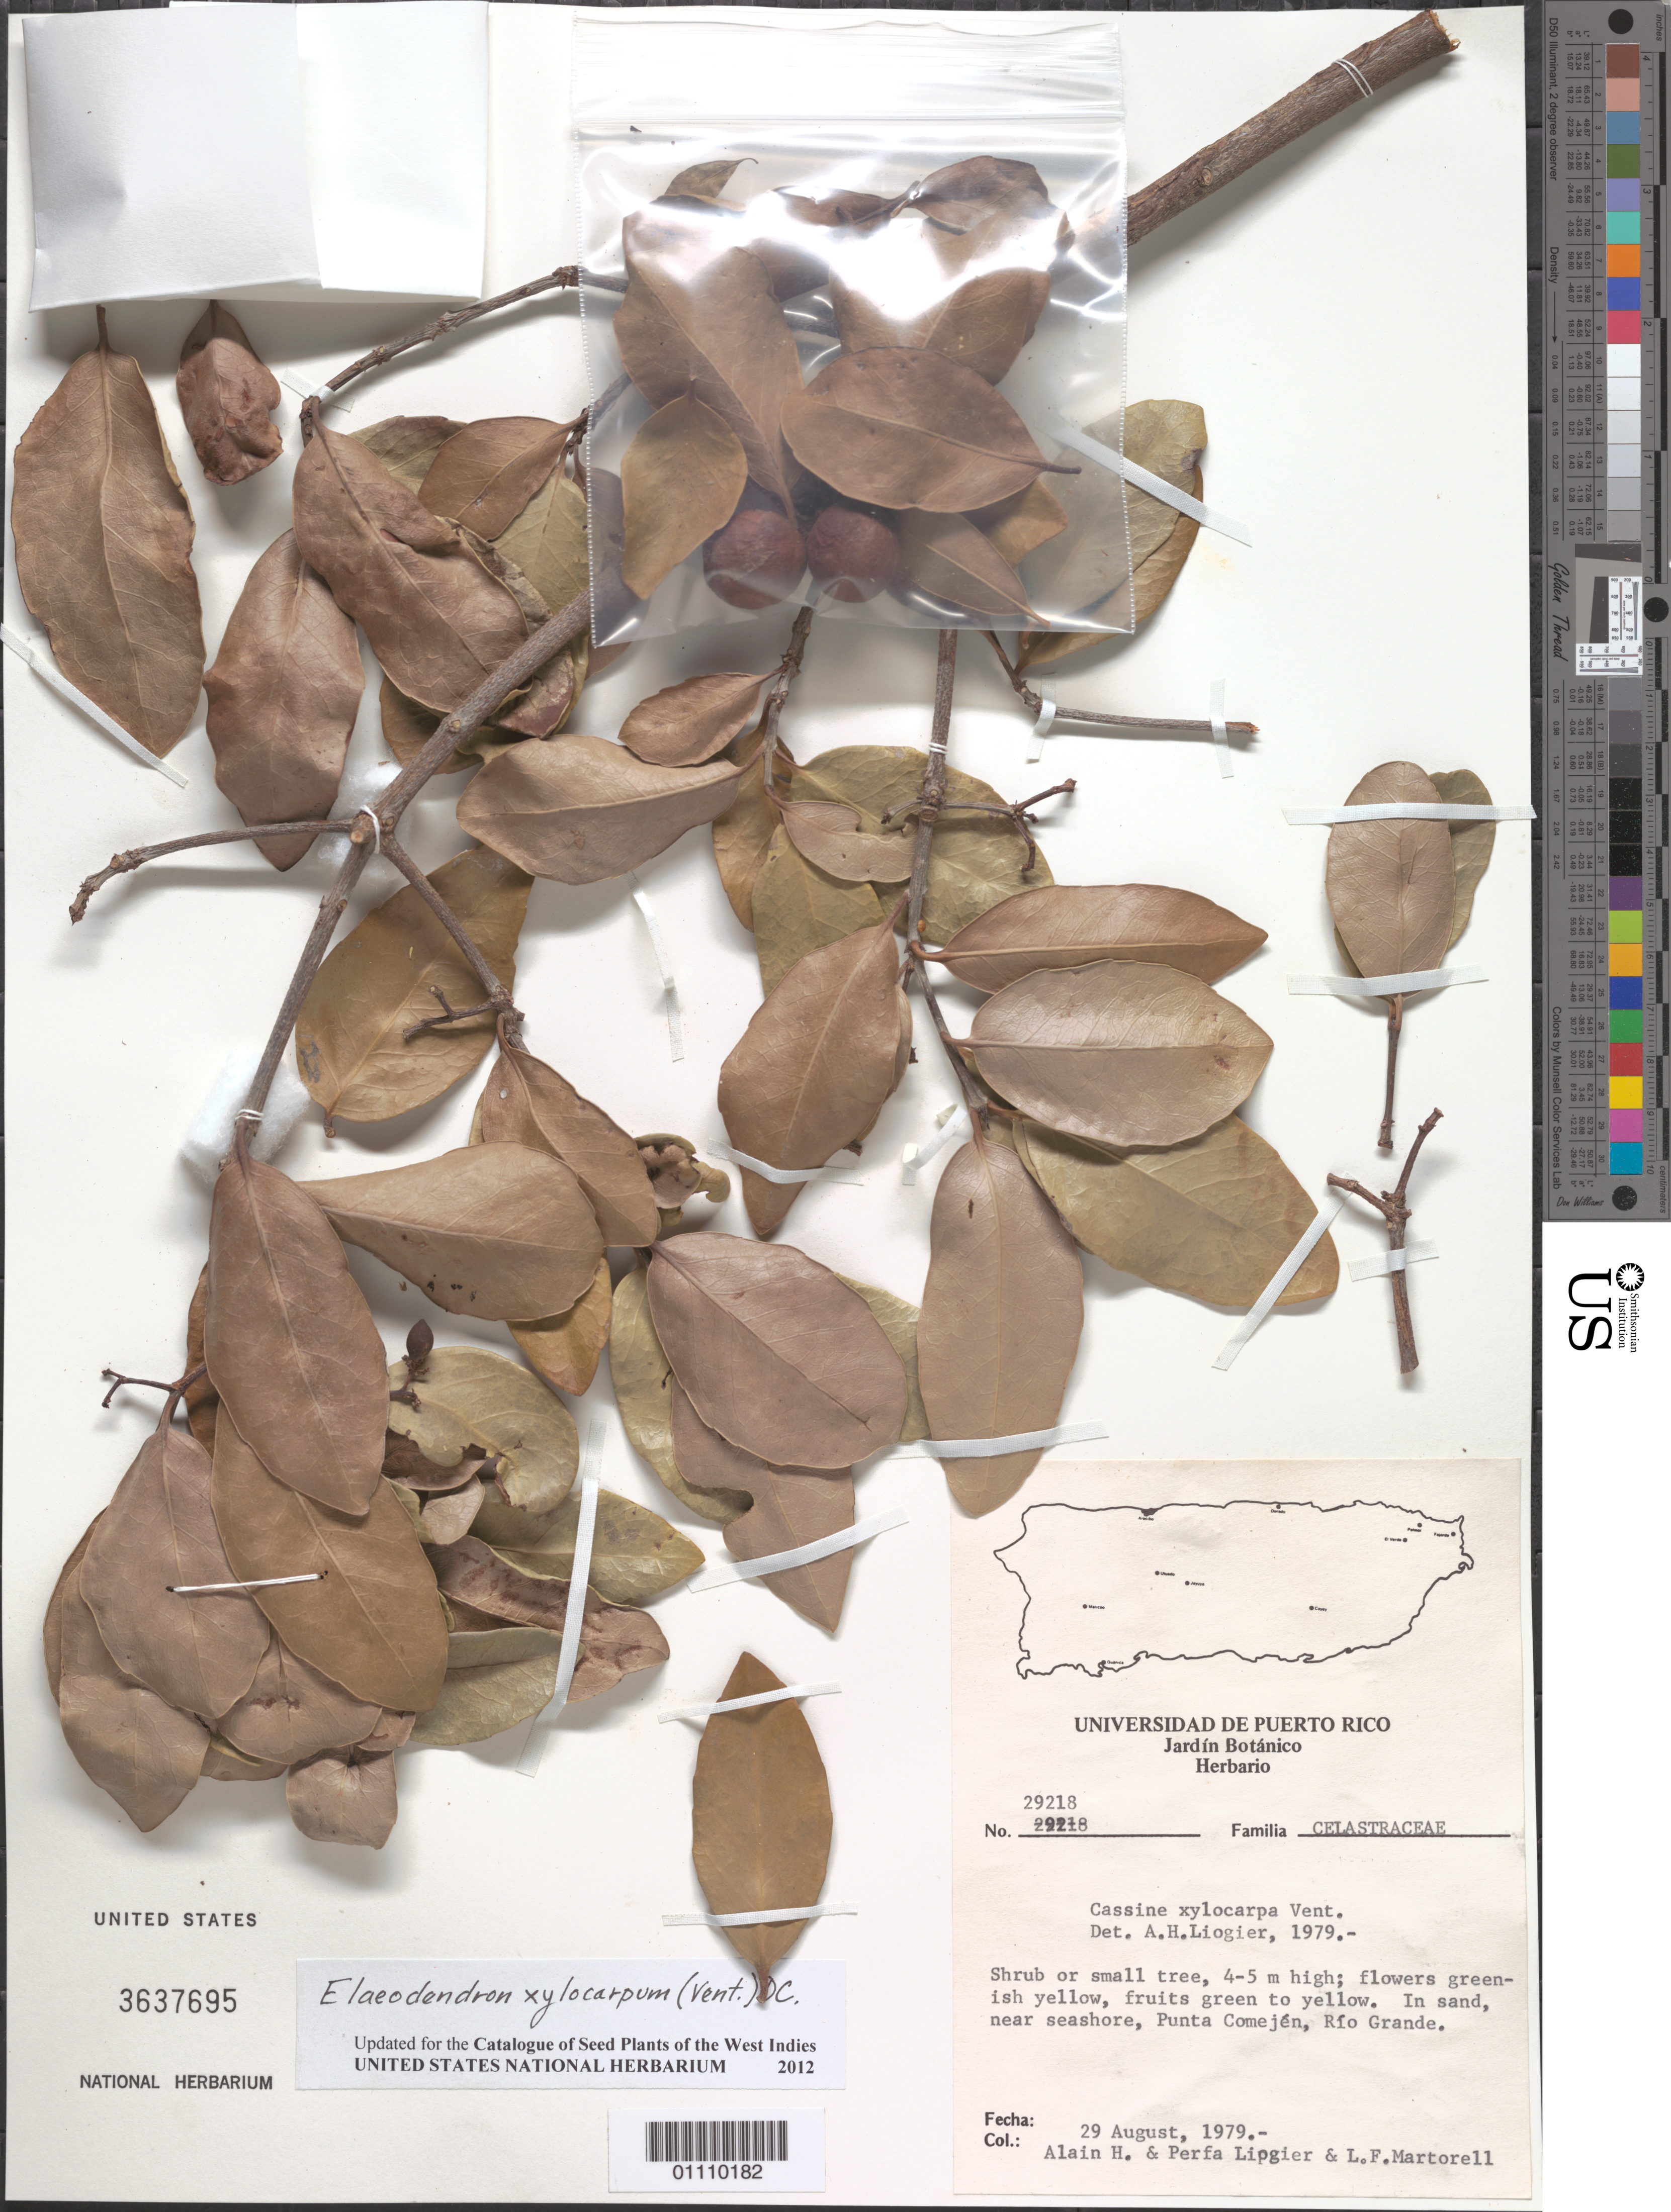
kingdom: Plantae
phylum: Tracheophyta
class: Magnoliopsida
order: Celastrales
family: Celastraceae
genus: Elaeodendron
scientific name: Elaeodendron xylocarpum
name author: (Vent.) DC.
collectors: A. H. Liogier, M. P. Liogier & L. Martorell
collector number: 29218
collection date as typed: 29 Aug 1979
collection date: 1979-08-29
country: Puerto Rico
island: Puerto Rico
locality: Punta Comején, Río Grande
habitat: In sand, near seashore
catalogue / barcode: US 3637695